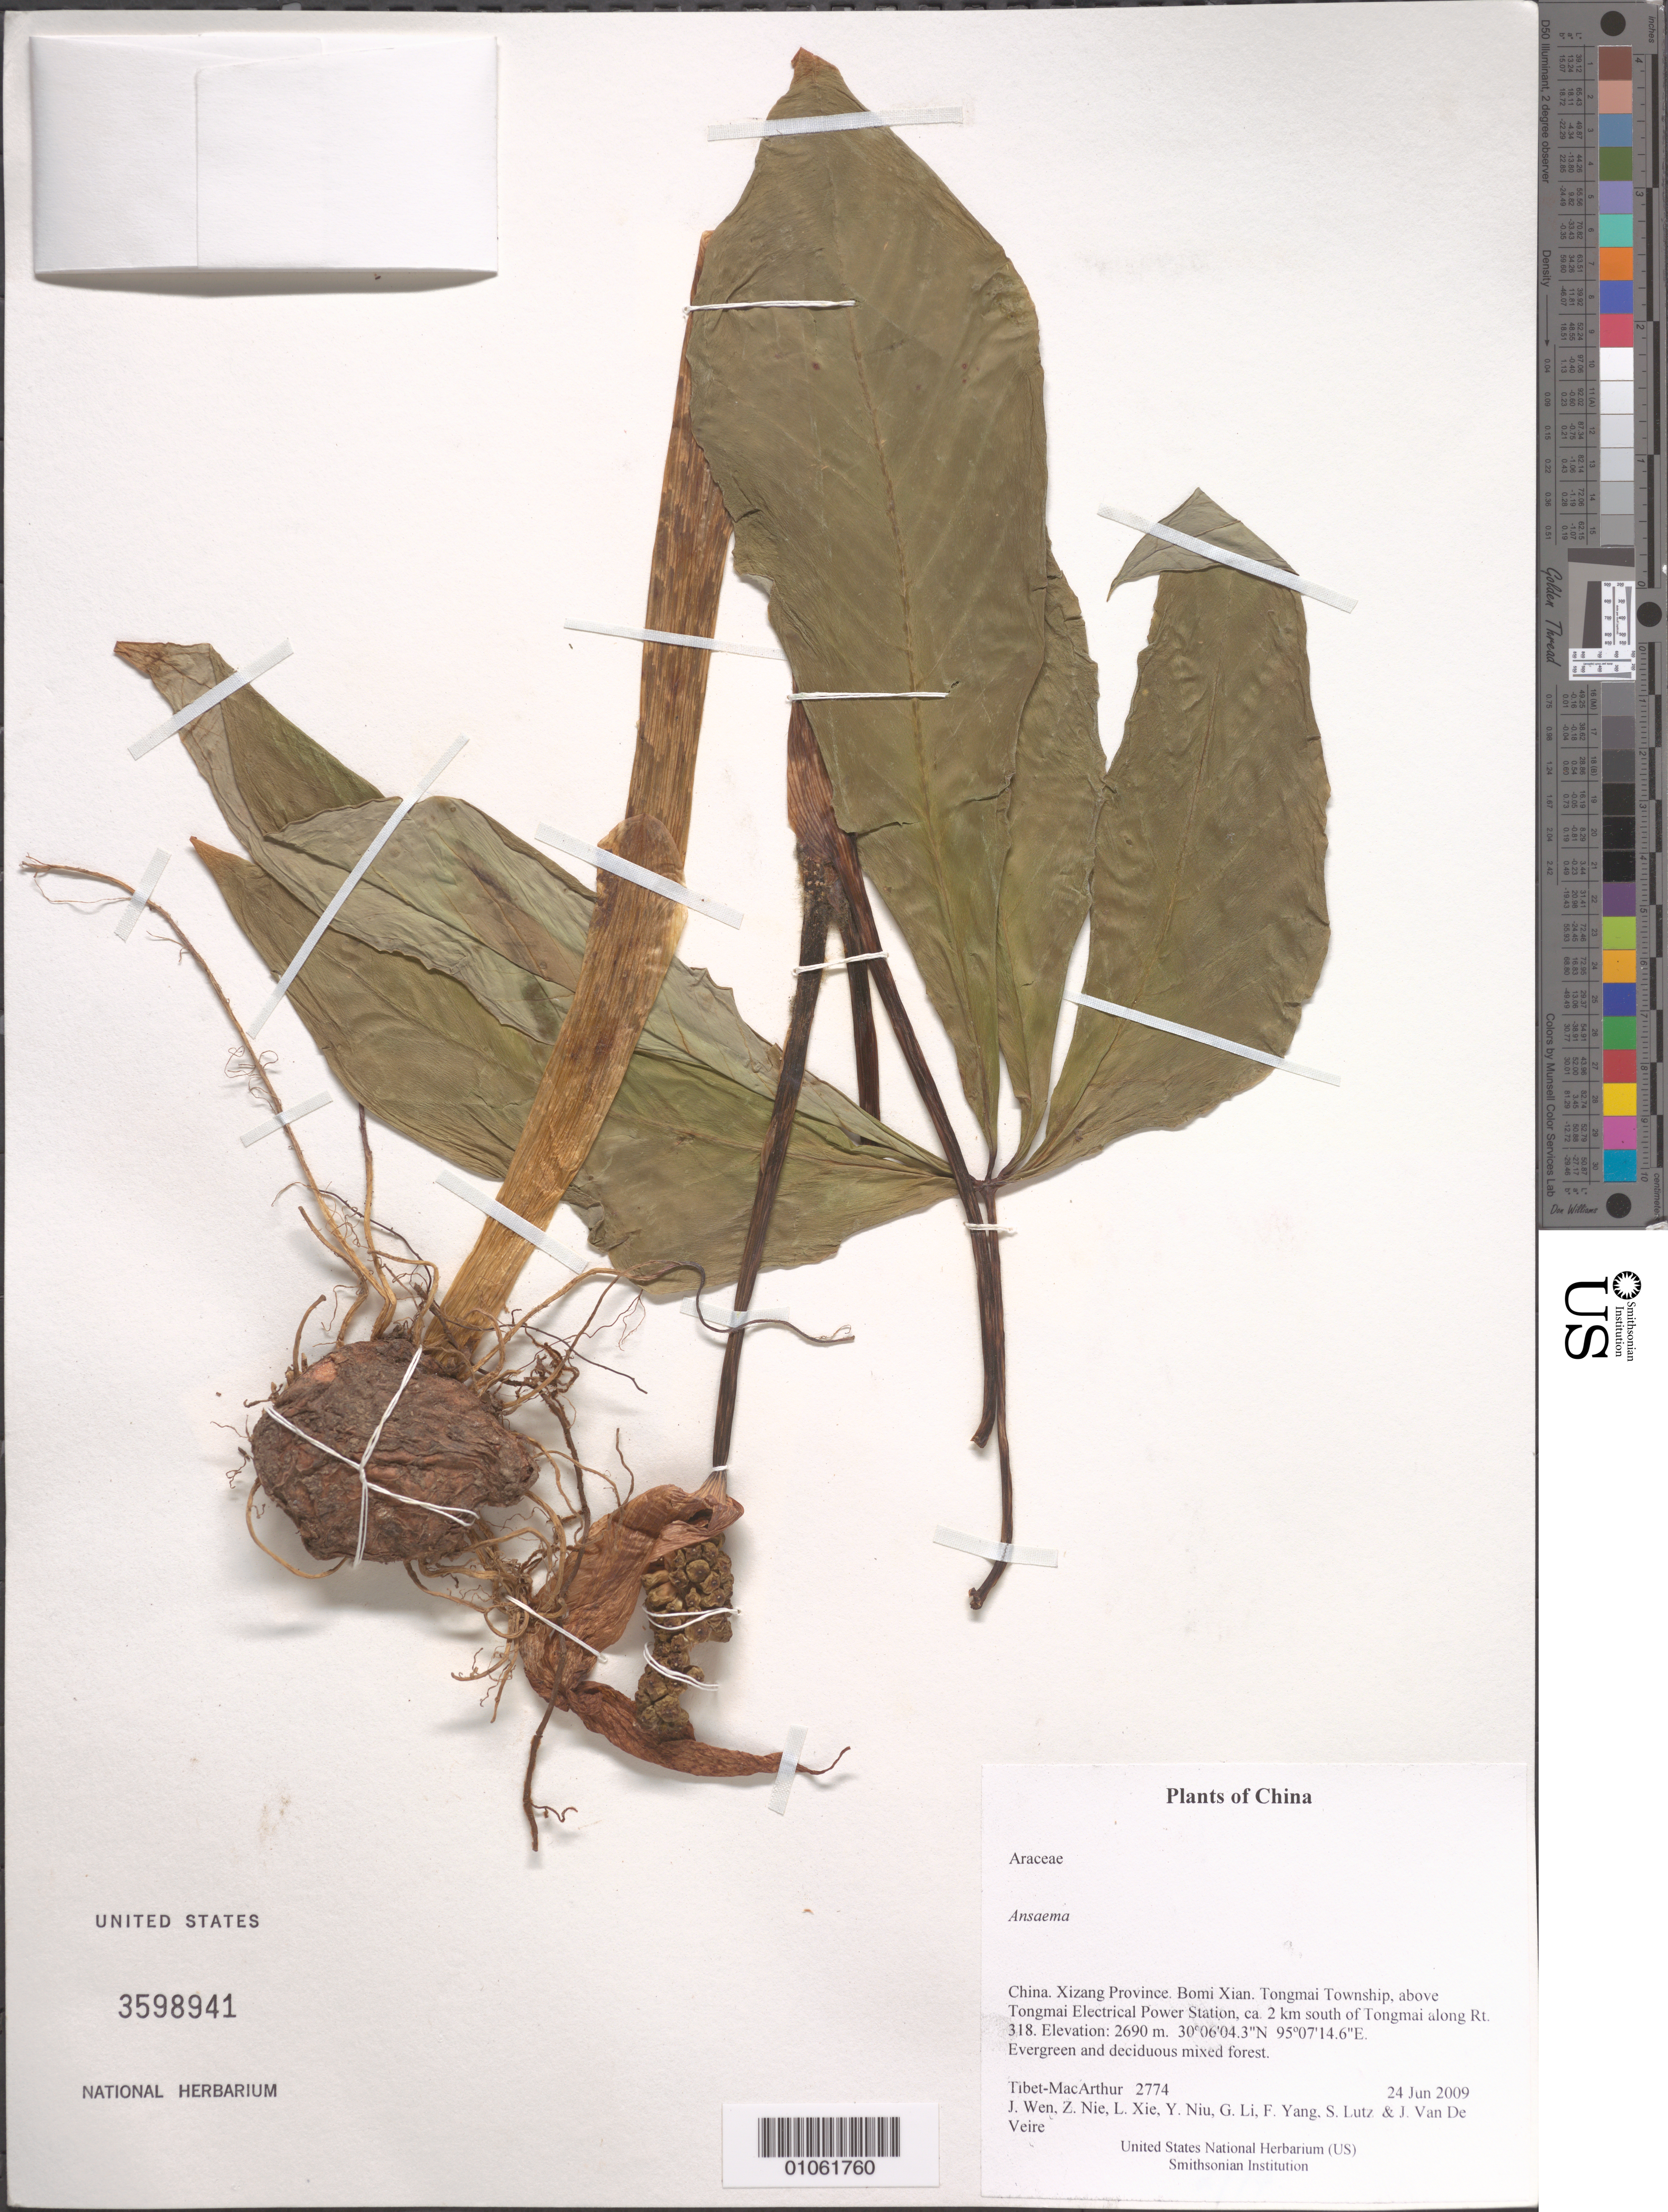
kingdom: Plantae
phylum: Tracheophyta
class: Liliopsida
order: Alismatales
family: Araceae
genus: Arisaema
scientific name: Arisaema nepenthoides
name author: (Wall.) Mart.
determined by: Ma, Zheng Xu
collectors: Tibet-MacArthur, J. Wen, Z. Nie, L. Xie, Y. Niu, G. Li, F. Yang, S. Lutz & J. Van De Veire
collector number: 2774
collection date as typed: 24 Jun 2009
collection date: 2009-06-24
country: China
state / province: Xizang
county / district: Bomi Xian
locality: Tongmai Township, above Tongmai Electrical Power Station, ca. 2 km south of Tongmai along Rt. 318.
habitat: Evergreen and deciduous mixed forest.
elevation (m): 2690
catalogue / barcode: US 3598941